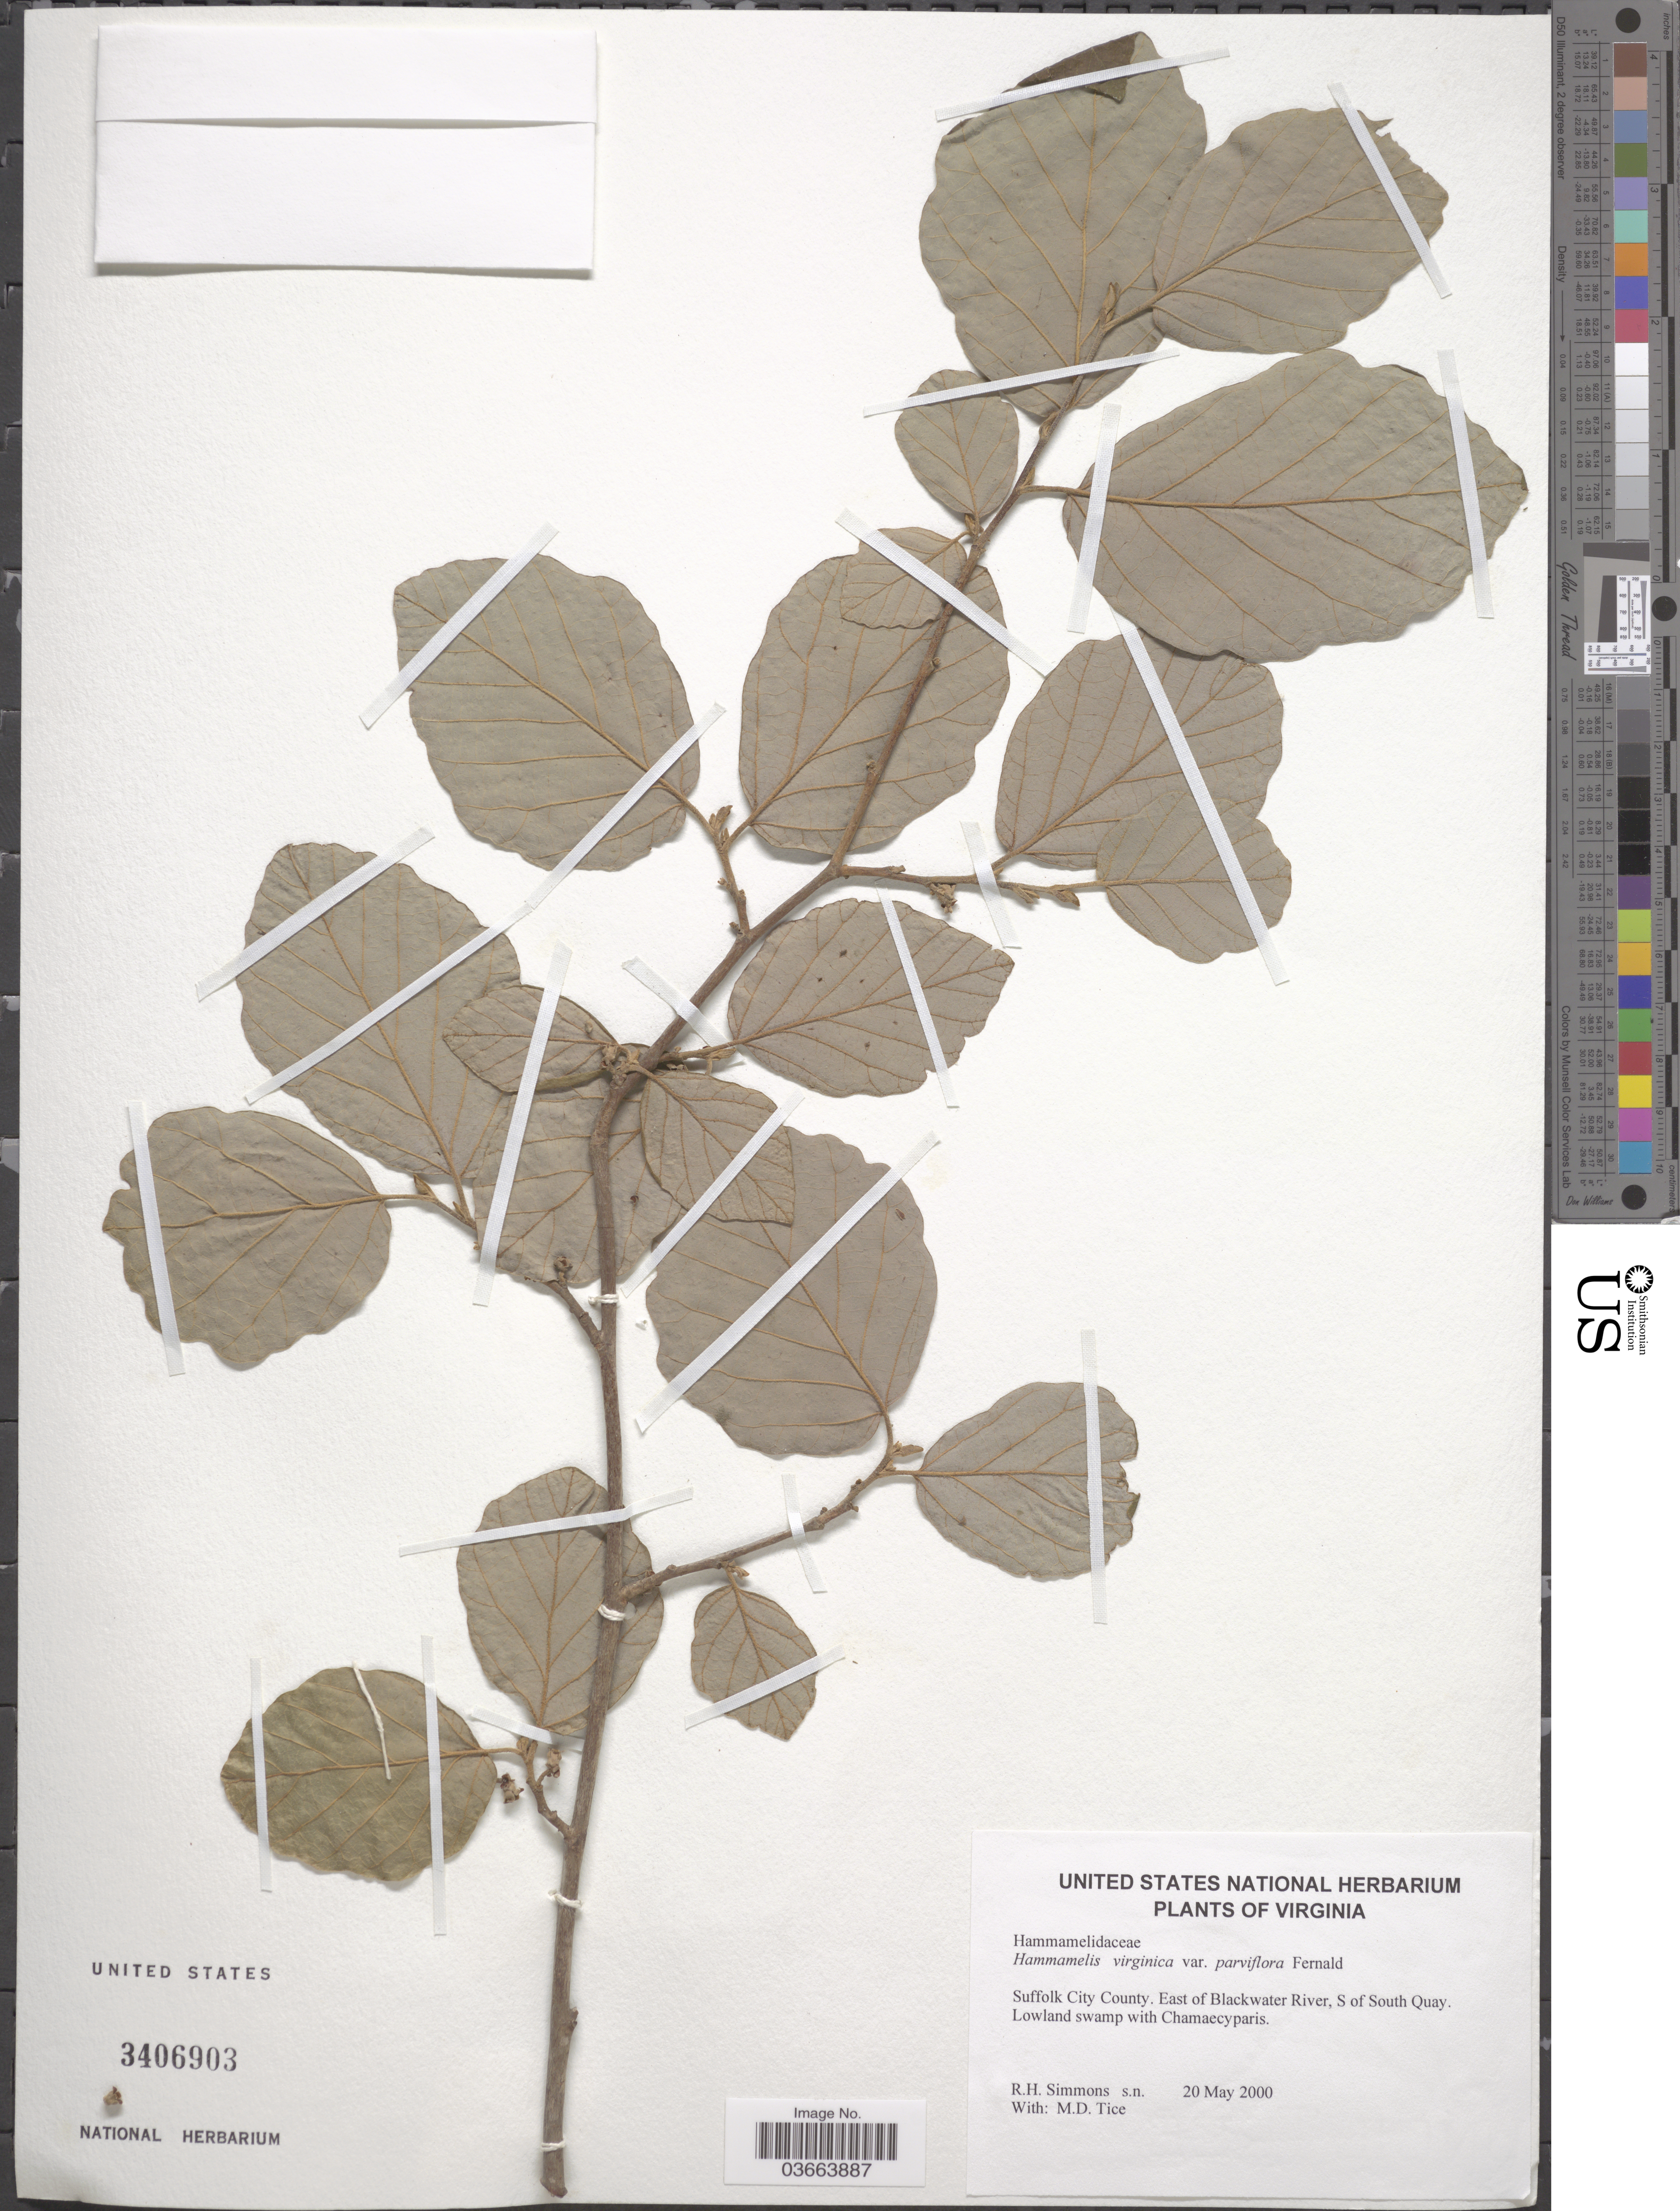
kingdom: Plantae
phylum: Tracheophyta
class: Magnoliopsida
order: Saxifragales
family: Hamamelidaceae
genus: Hamamelis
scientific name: Hamamelis virginiana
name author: L.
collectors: R. H. Simmons & M. Tice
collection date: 2000-05-20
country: United States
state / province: Virginia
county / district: City of Suffolk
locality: Suffolk City County. East of Blackwater River, S of South Quay.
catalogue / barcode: US 3406903